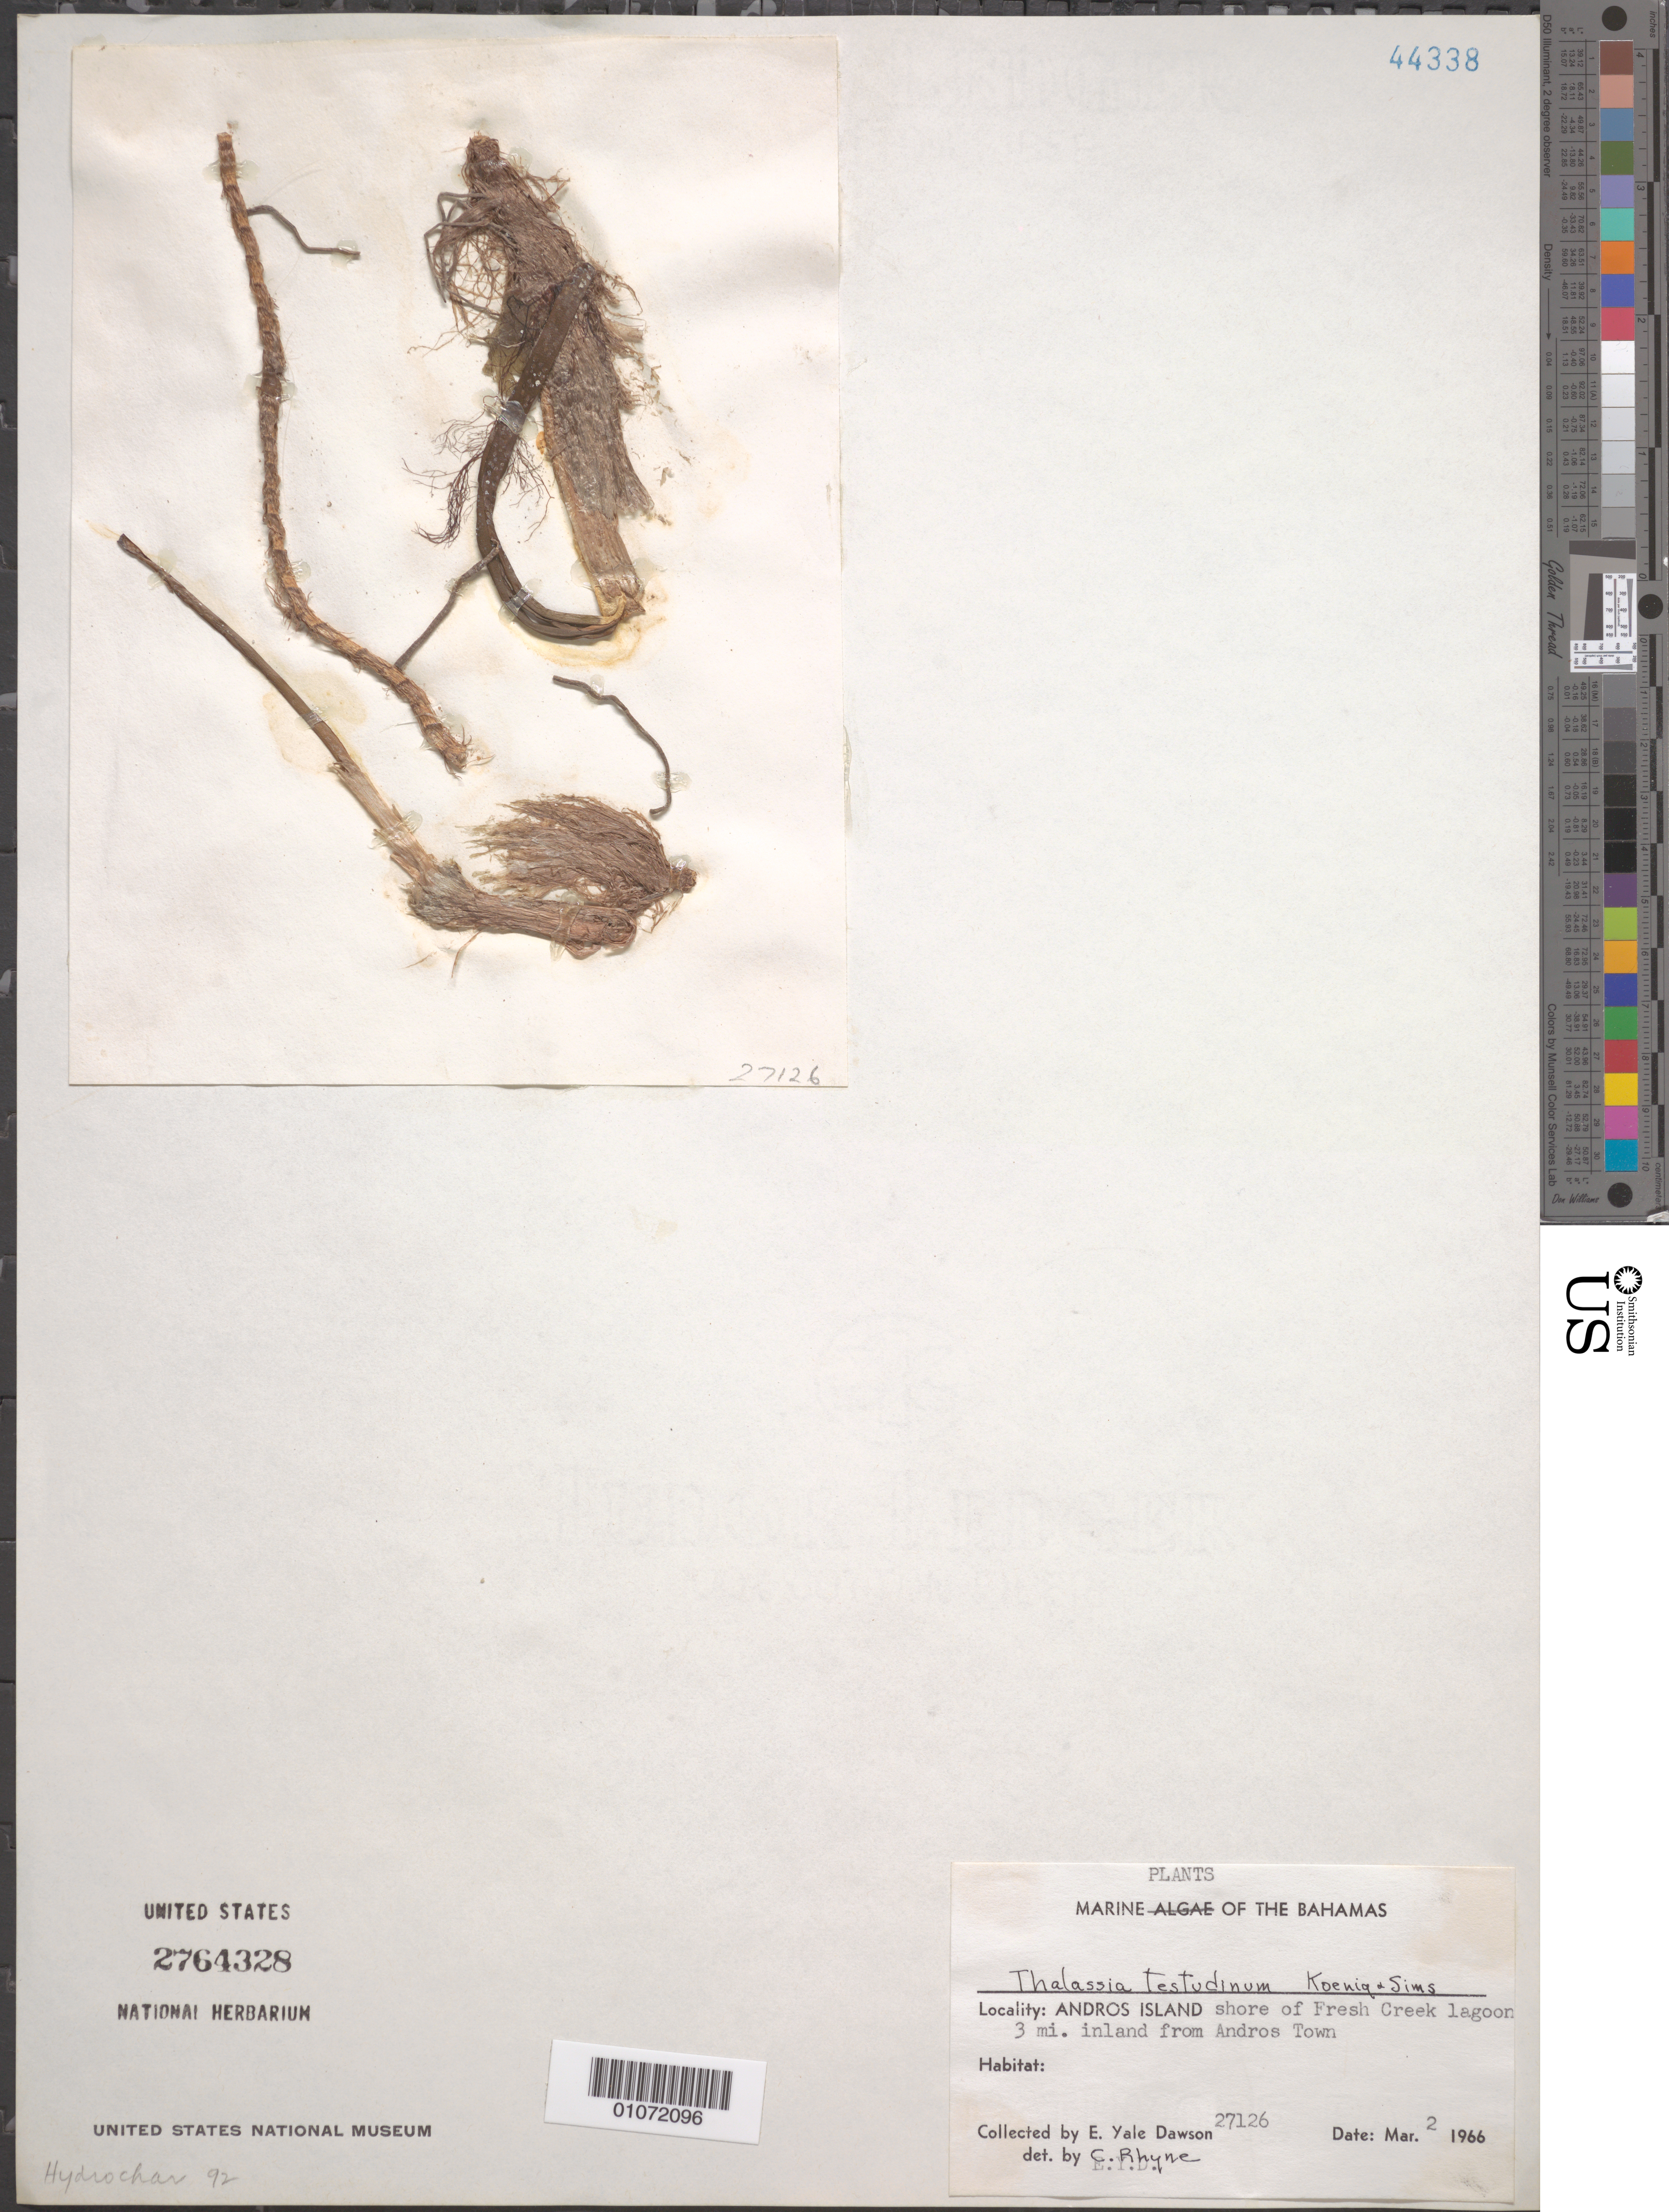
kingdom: Plantae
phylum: Tracheophyta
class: Liliopsida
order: Alismatales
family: Hydrocharitaceae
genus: Thalassia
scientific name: Thalassia testudinum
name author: Banks & Sol. ex K.D. Koenig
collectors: E. Y. Dawson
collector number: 27126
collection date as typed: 02 Mar 1966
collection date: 1966-03-02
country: Bahamas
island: Andros I.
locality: shore of Fresh Creek Lagoon 3 mi. inland from Andros Town.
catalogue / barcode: US 2764328